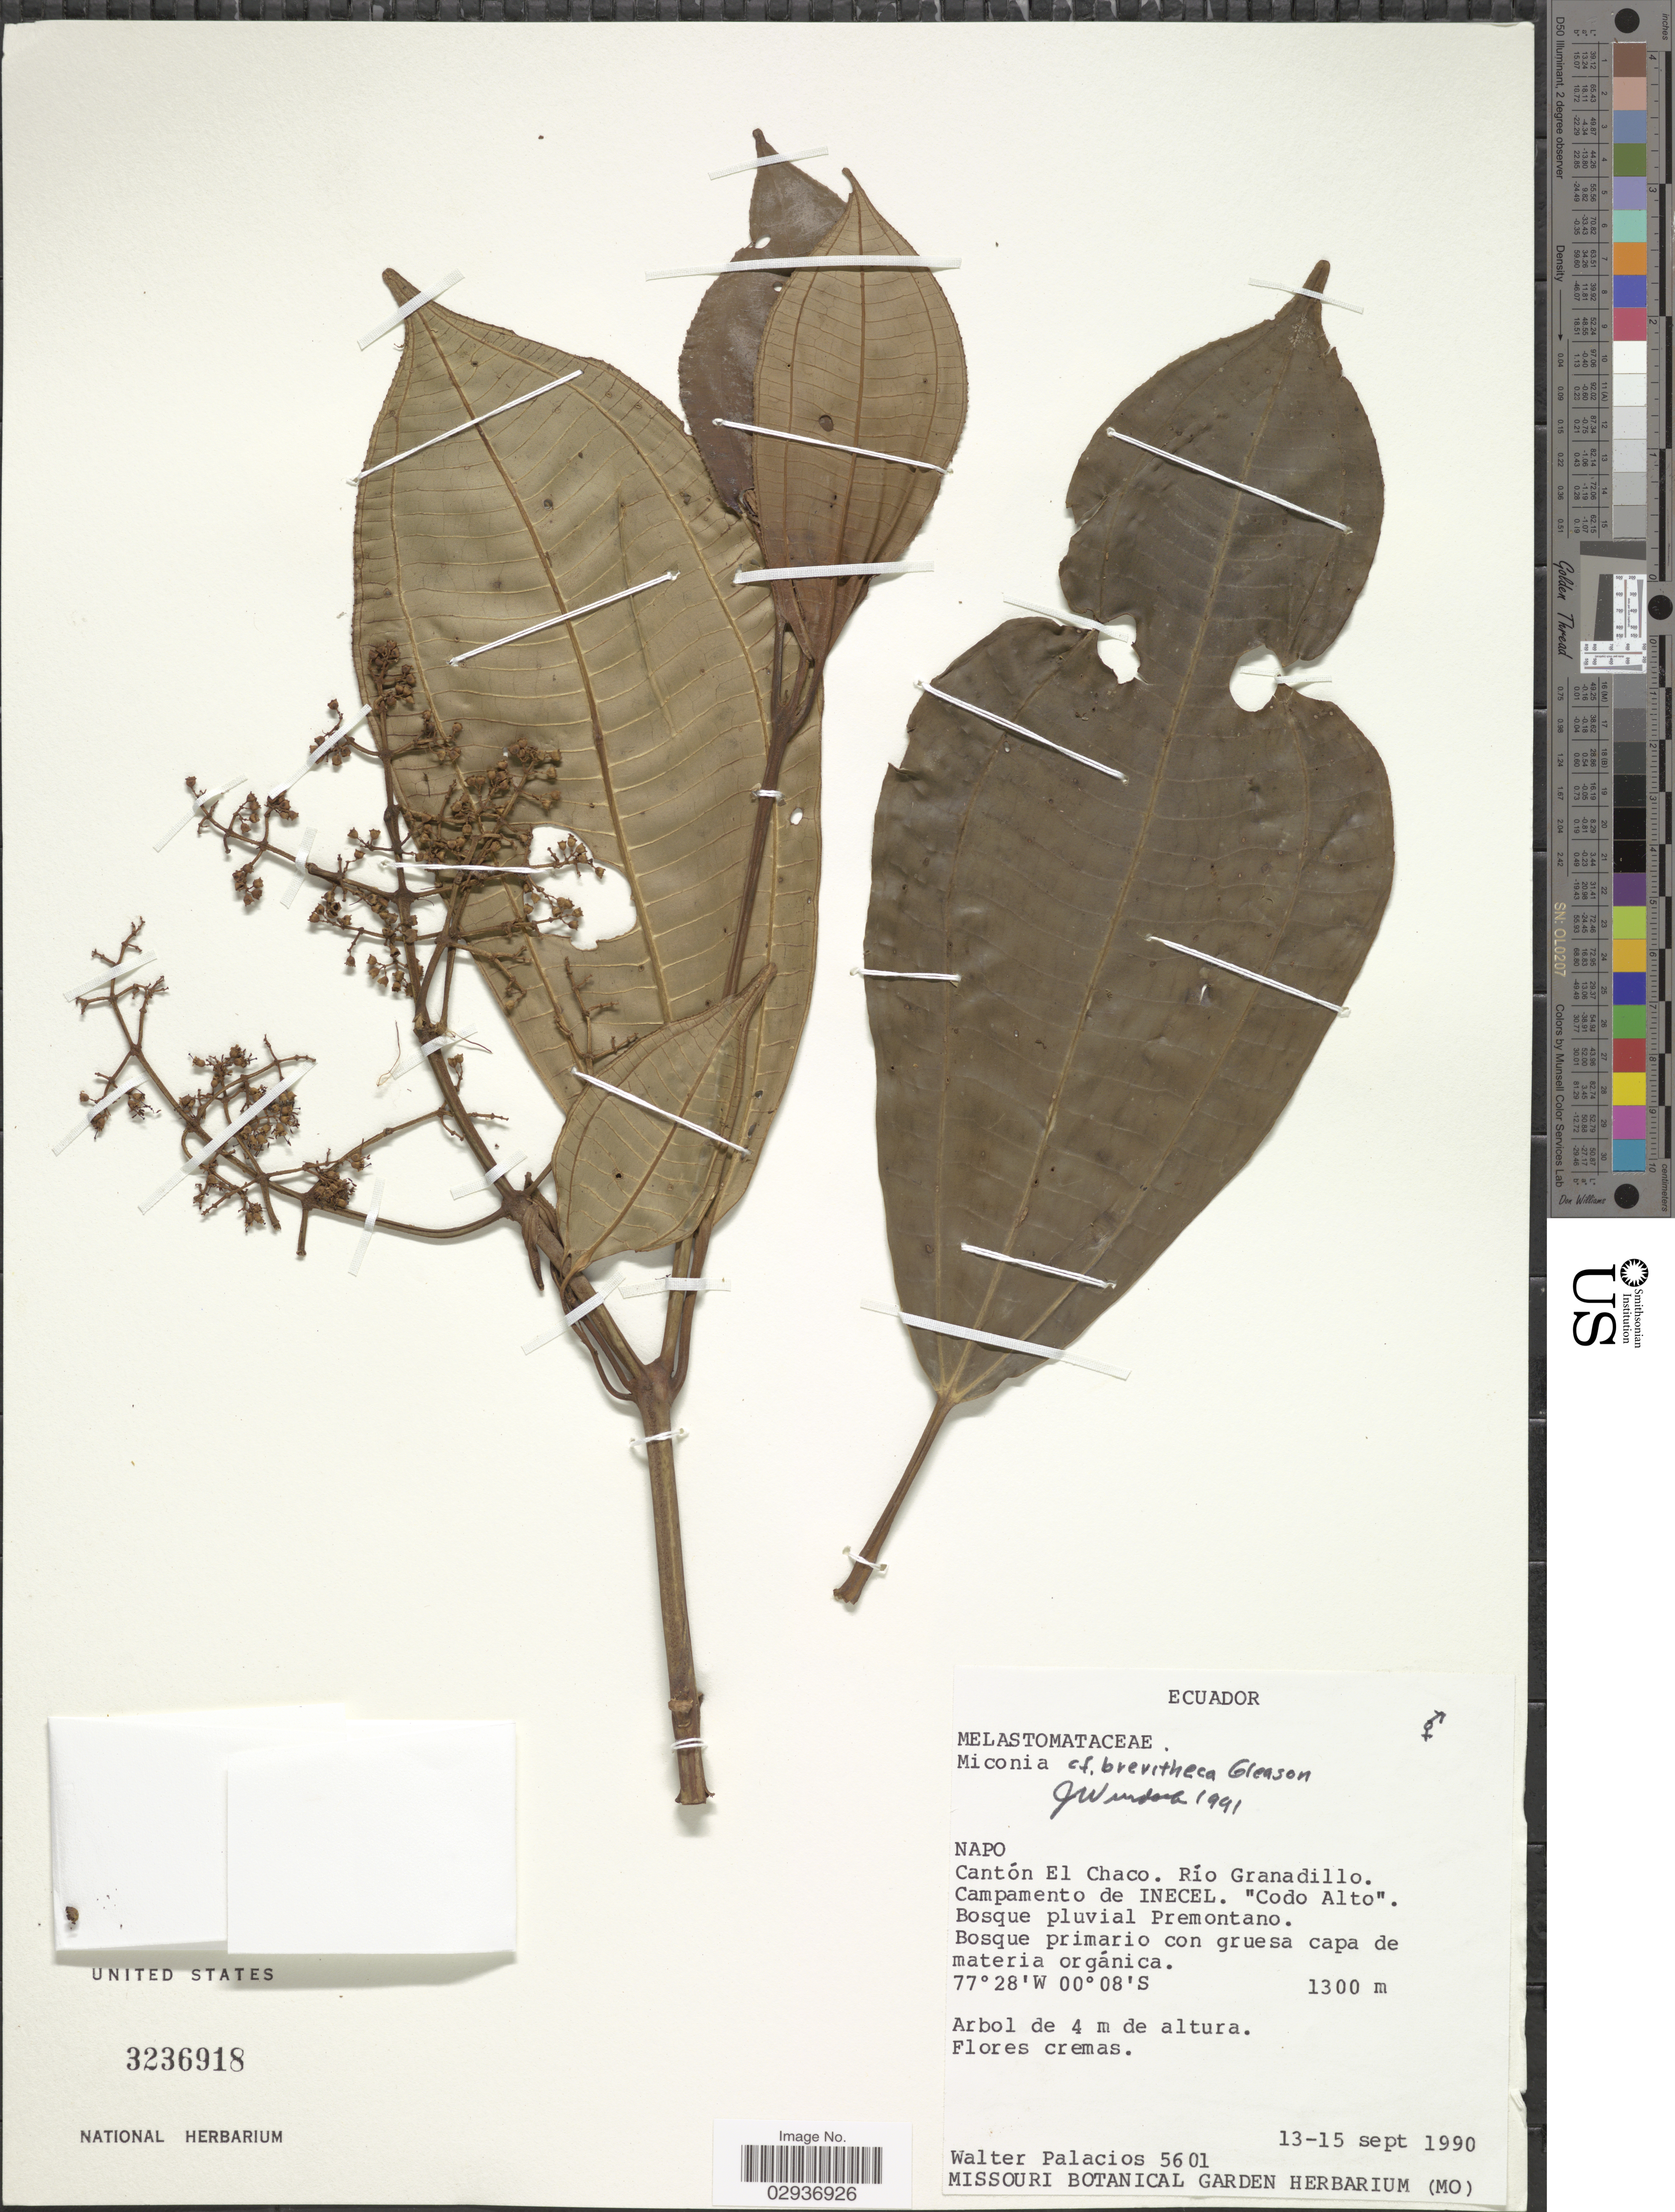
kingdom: Plantae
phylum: Tracheophyta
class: Magnoliopsida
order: Myrtales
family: Melastomataceae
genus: Miconia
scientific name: Miconia brevitheca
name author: Gleason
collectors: W. Palacios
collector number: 5601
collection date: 1990-09-13/1990-09-15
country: Ecuador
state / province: Napo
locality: Cantón El Chaco. Río Granadillo. Campamento de INECEL. "Codo Alto".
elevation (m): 1300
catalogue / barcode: US 3236918